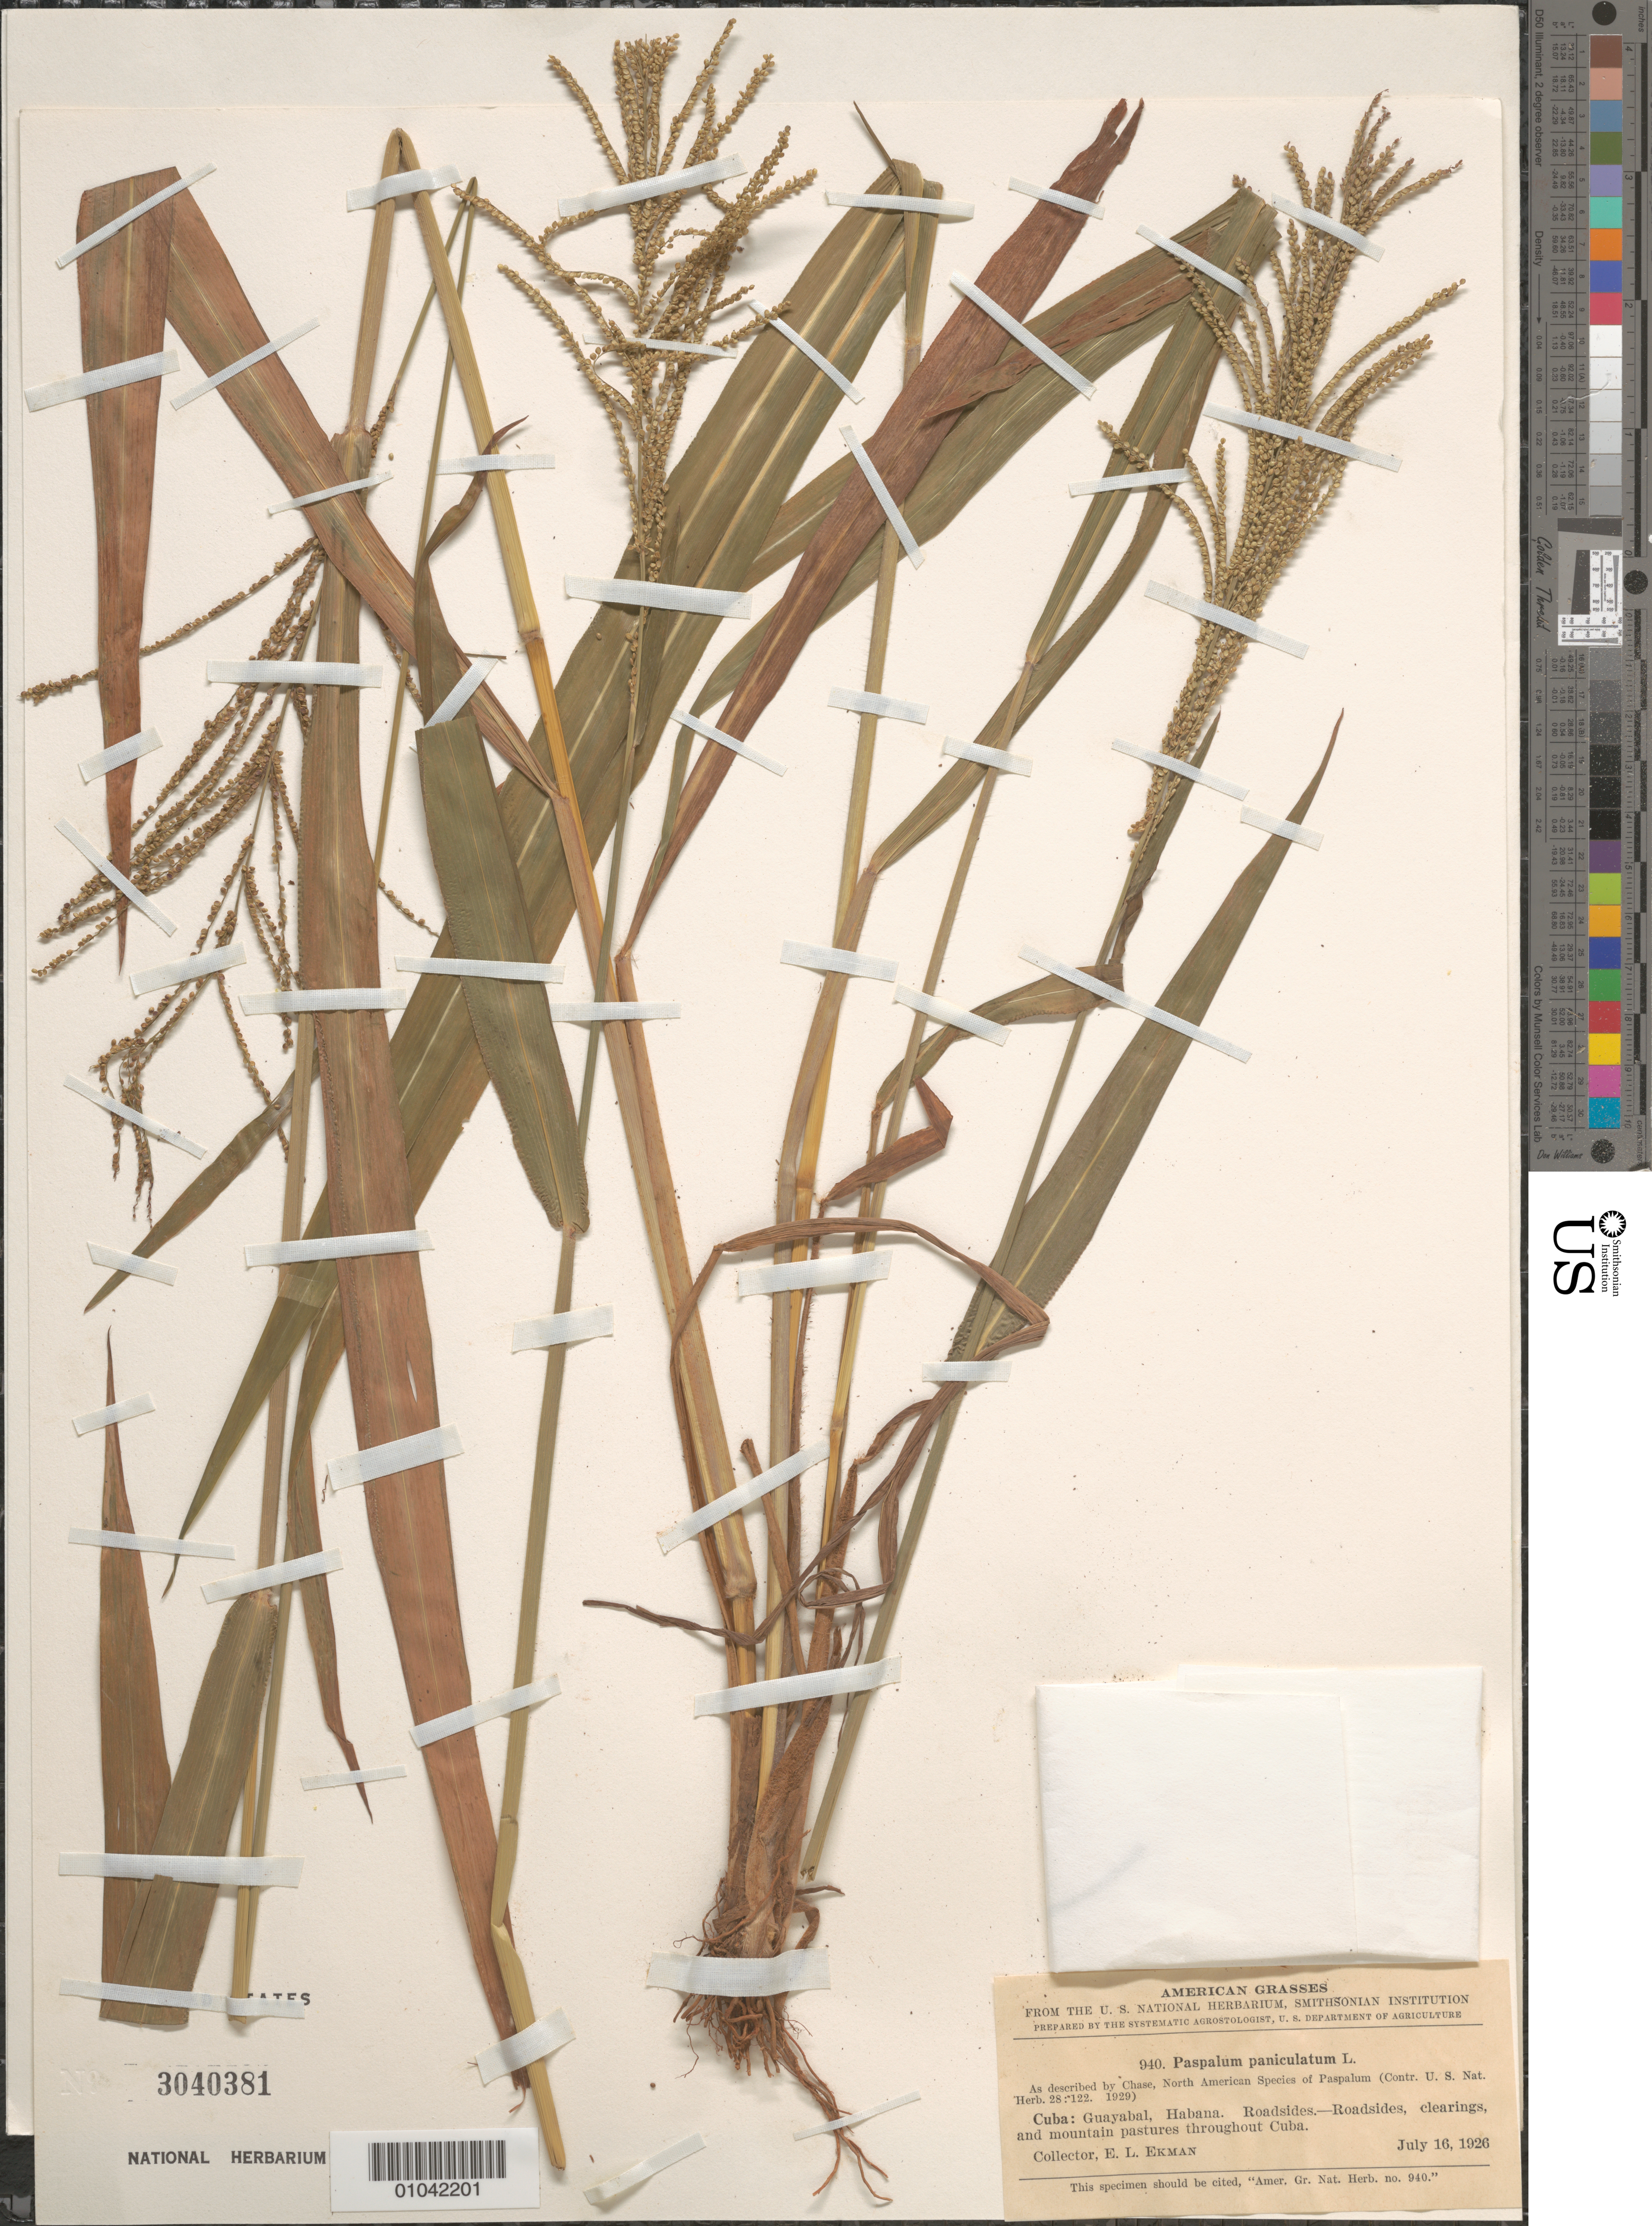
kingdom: Plantae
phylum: Tracheophyta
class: Liliopsida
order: Poales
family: Poaceae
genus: Paspalum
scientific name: Paspalum paniculatum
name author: L.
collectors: E. L. Ekman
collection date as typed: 16 Jul 1926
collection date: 1926-07-16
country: Cuba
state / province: La Habana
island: Cuba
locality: Guayabal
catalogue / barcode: US 3040381